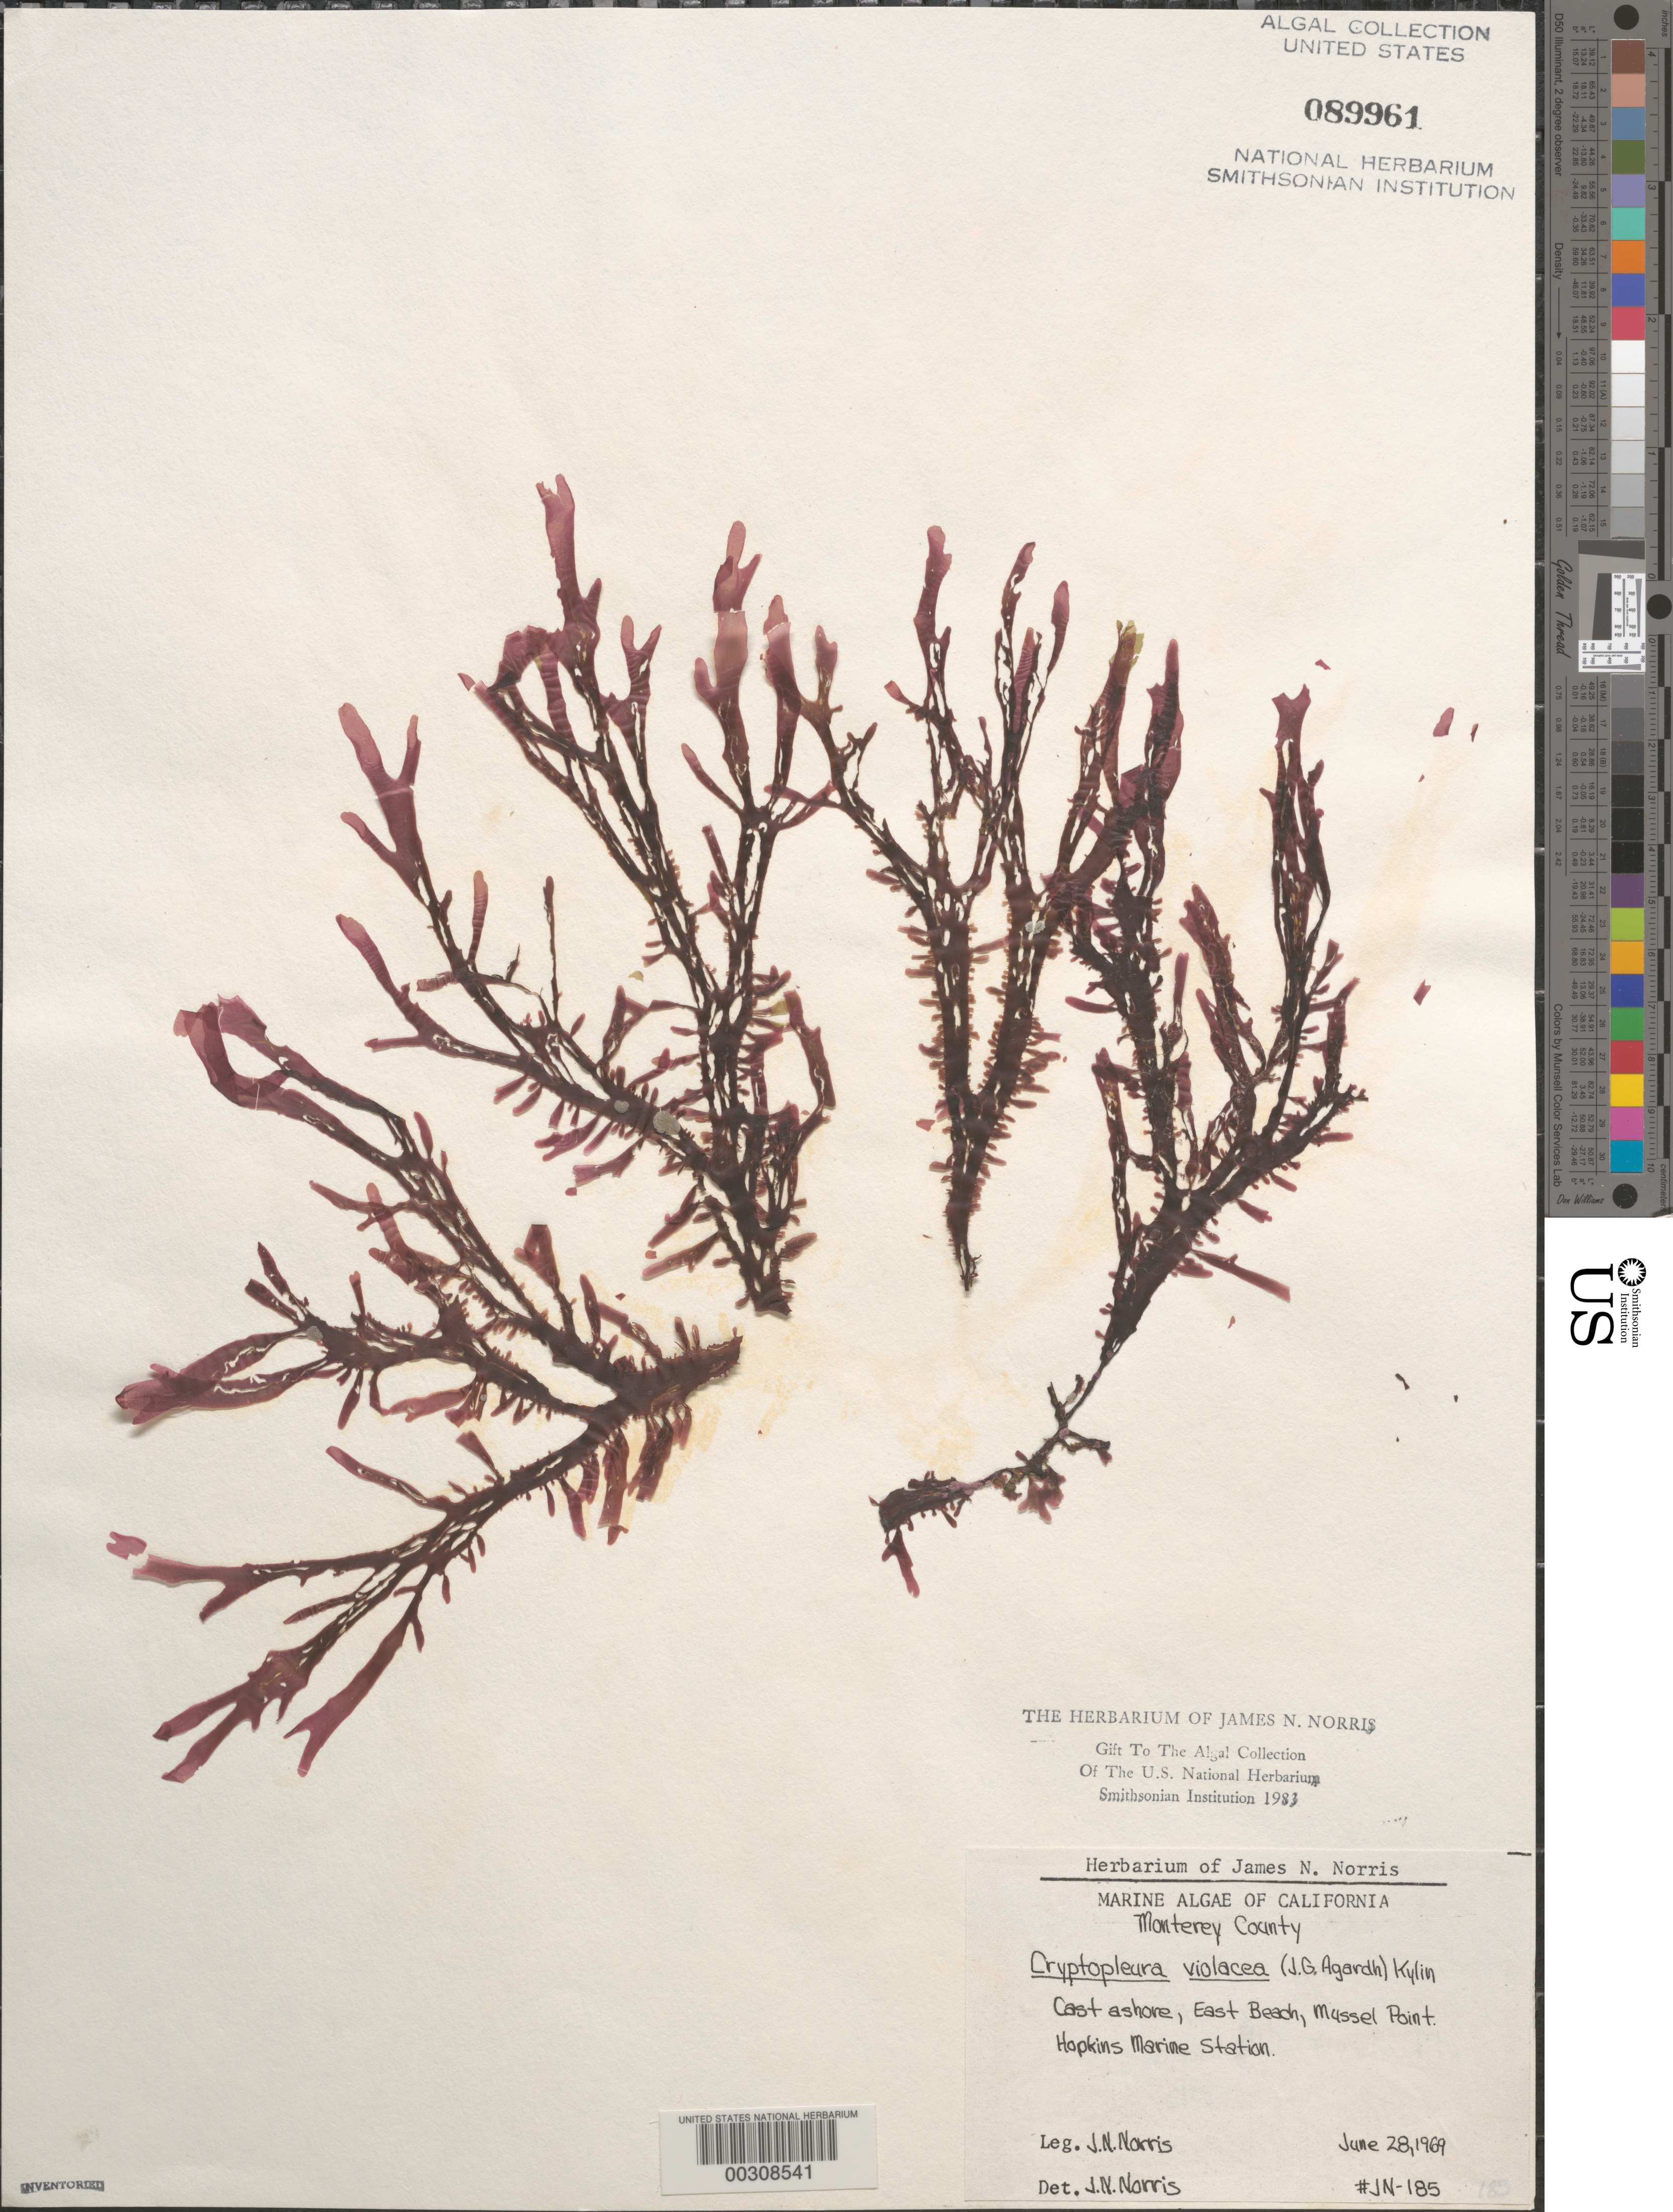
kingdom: Plantae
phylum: Rhodophyta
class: Florideophyceae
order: Ceramiales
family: Delesseriaceae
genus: Cryptopleura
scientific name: Cryptopleura violacea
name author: (J. Ag.) Kylin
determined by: Norris, James N.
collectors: J. N. Norris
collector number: JN-185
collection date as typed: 28 Jun 1969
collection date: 1969-06-28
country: United States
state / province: California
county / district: Monterey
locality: Mussel Point, Hopkins Marine Station, east beach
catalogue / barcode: US 89961